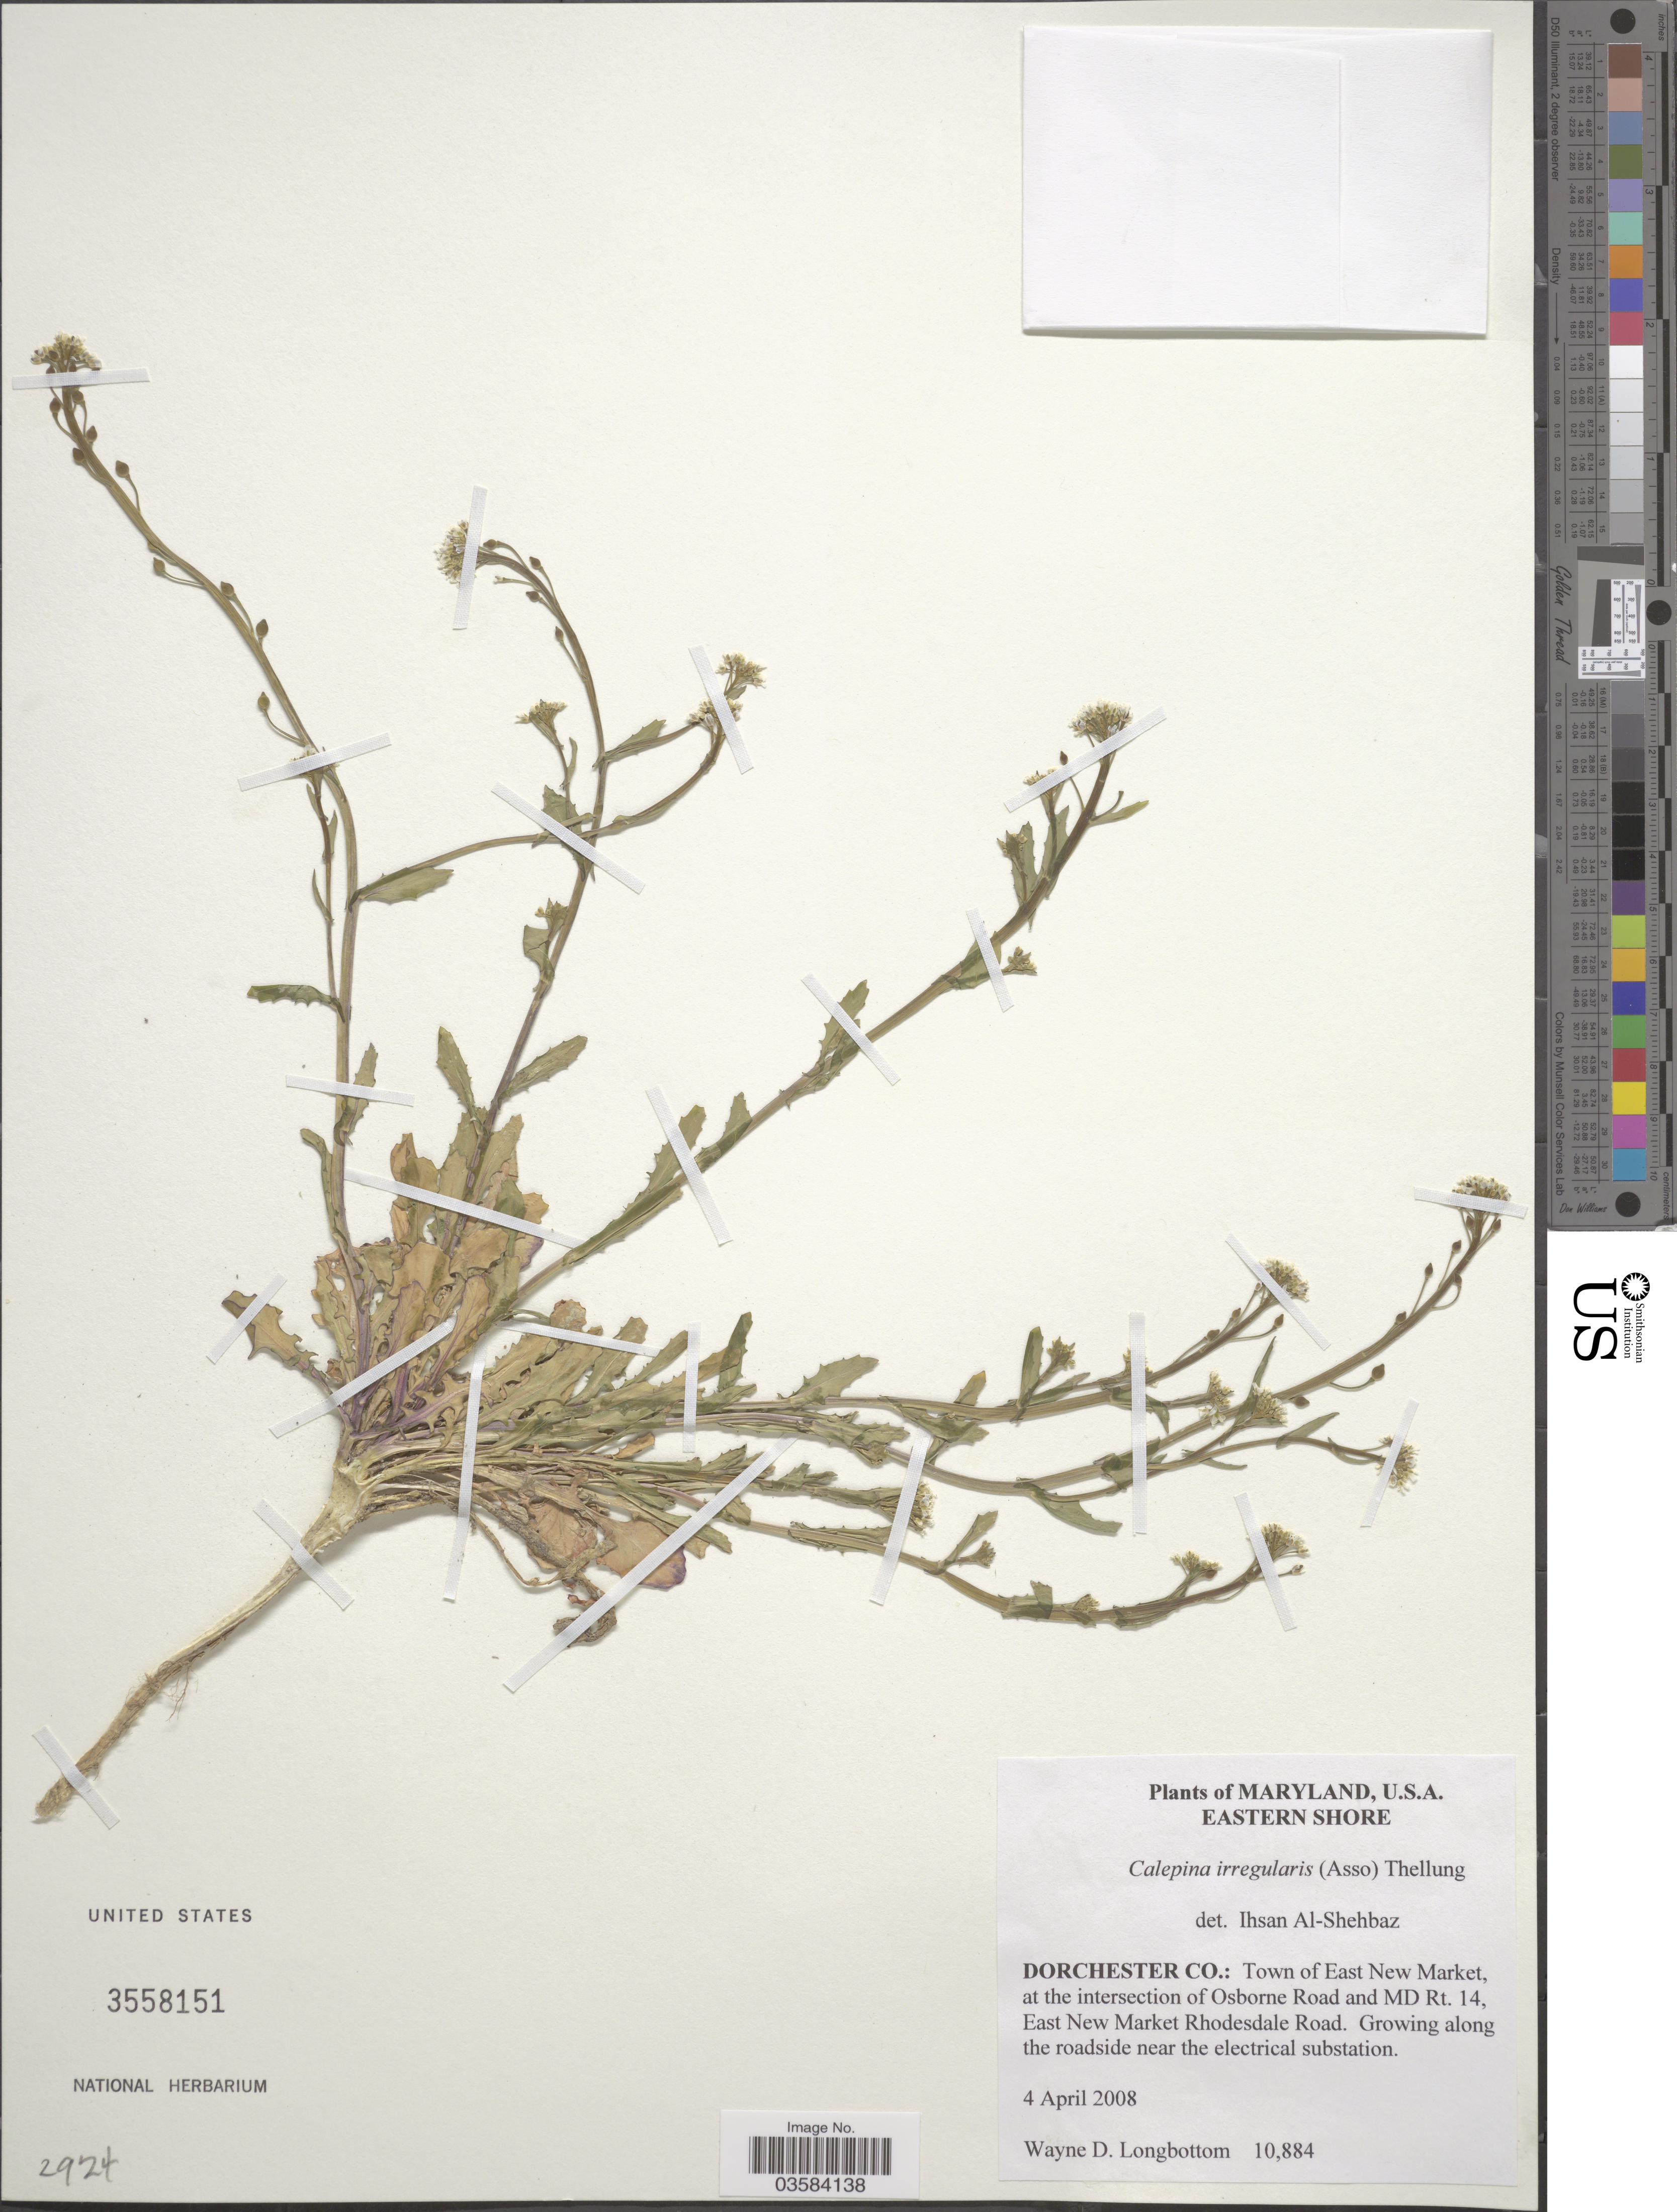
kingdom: Plantae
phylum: Tracheophyta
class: Magnoliopsida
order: Brassicales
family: Brassicaceae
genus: Calepina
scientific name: Calepina irregularis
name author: (Asso) Thell.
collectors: W. D. Longbottom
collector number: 10884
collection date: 2008-04-04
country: United States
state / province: Maryland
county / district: Dorchester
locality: Eastern Shore. Dorchester Co.: Town of East New Market, at the intersection of Osborne Road and MD Rt. 14, East New Market Rhodesdale Road.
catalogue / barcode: US 3558151